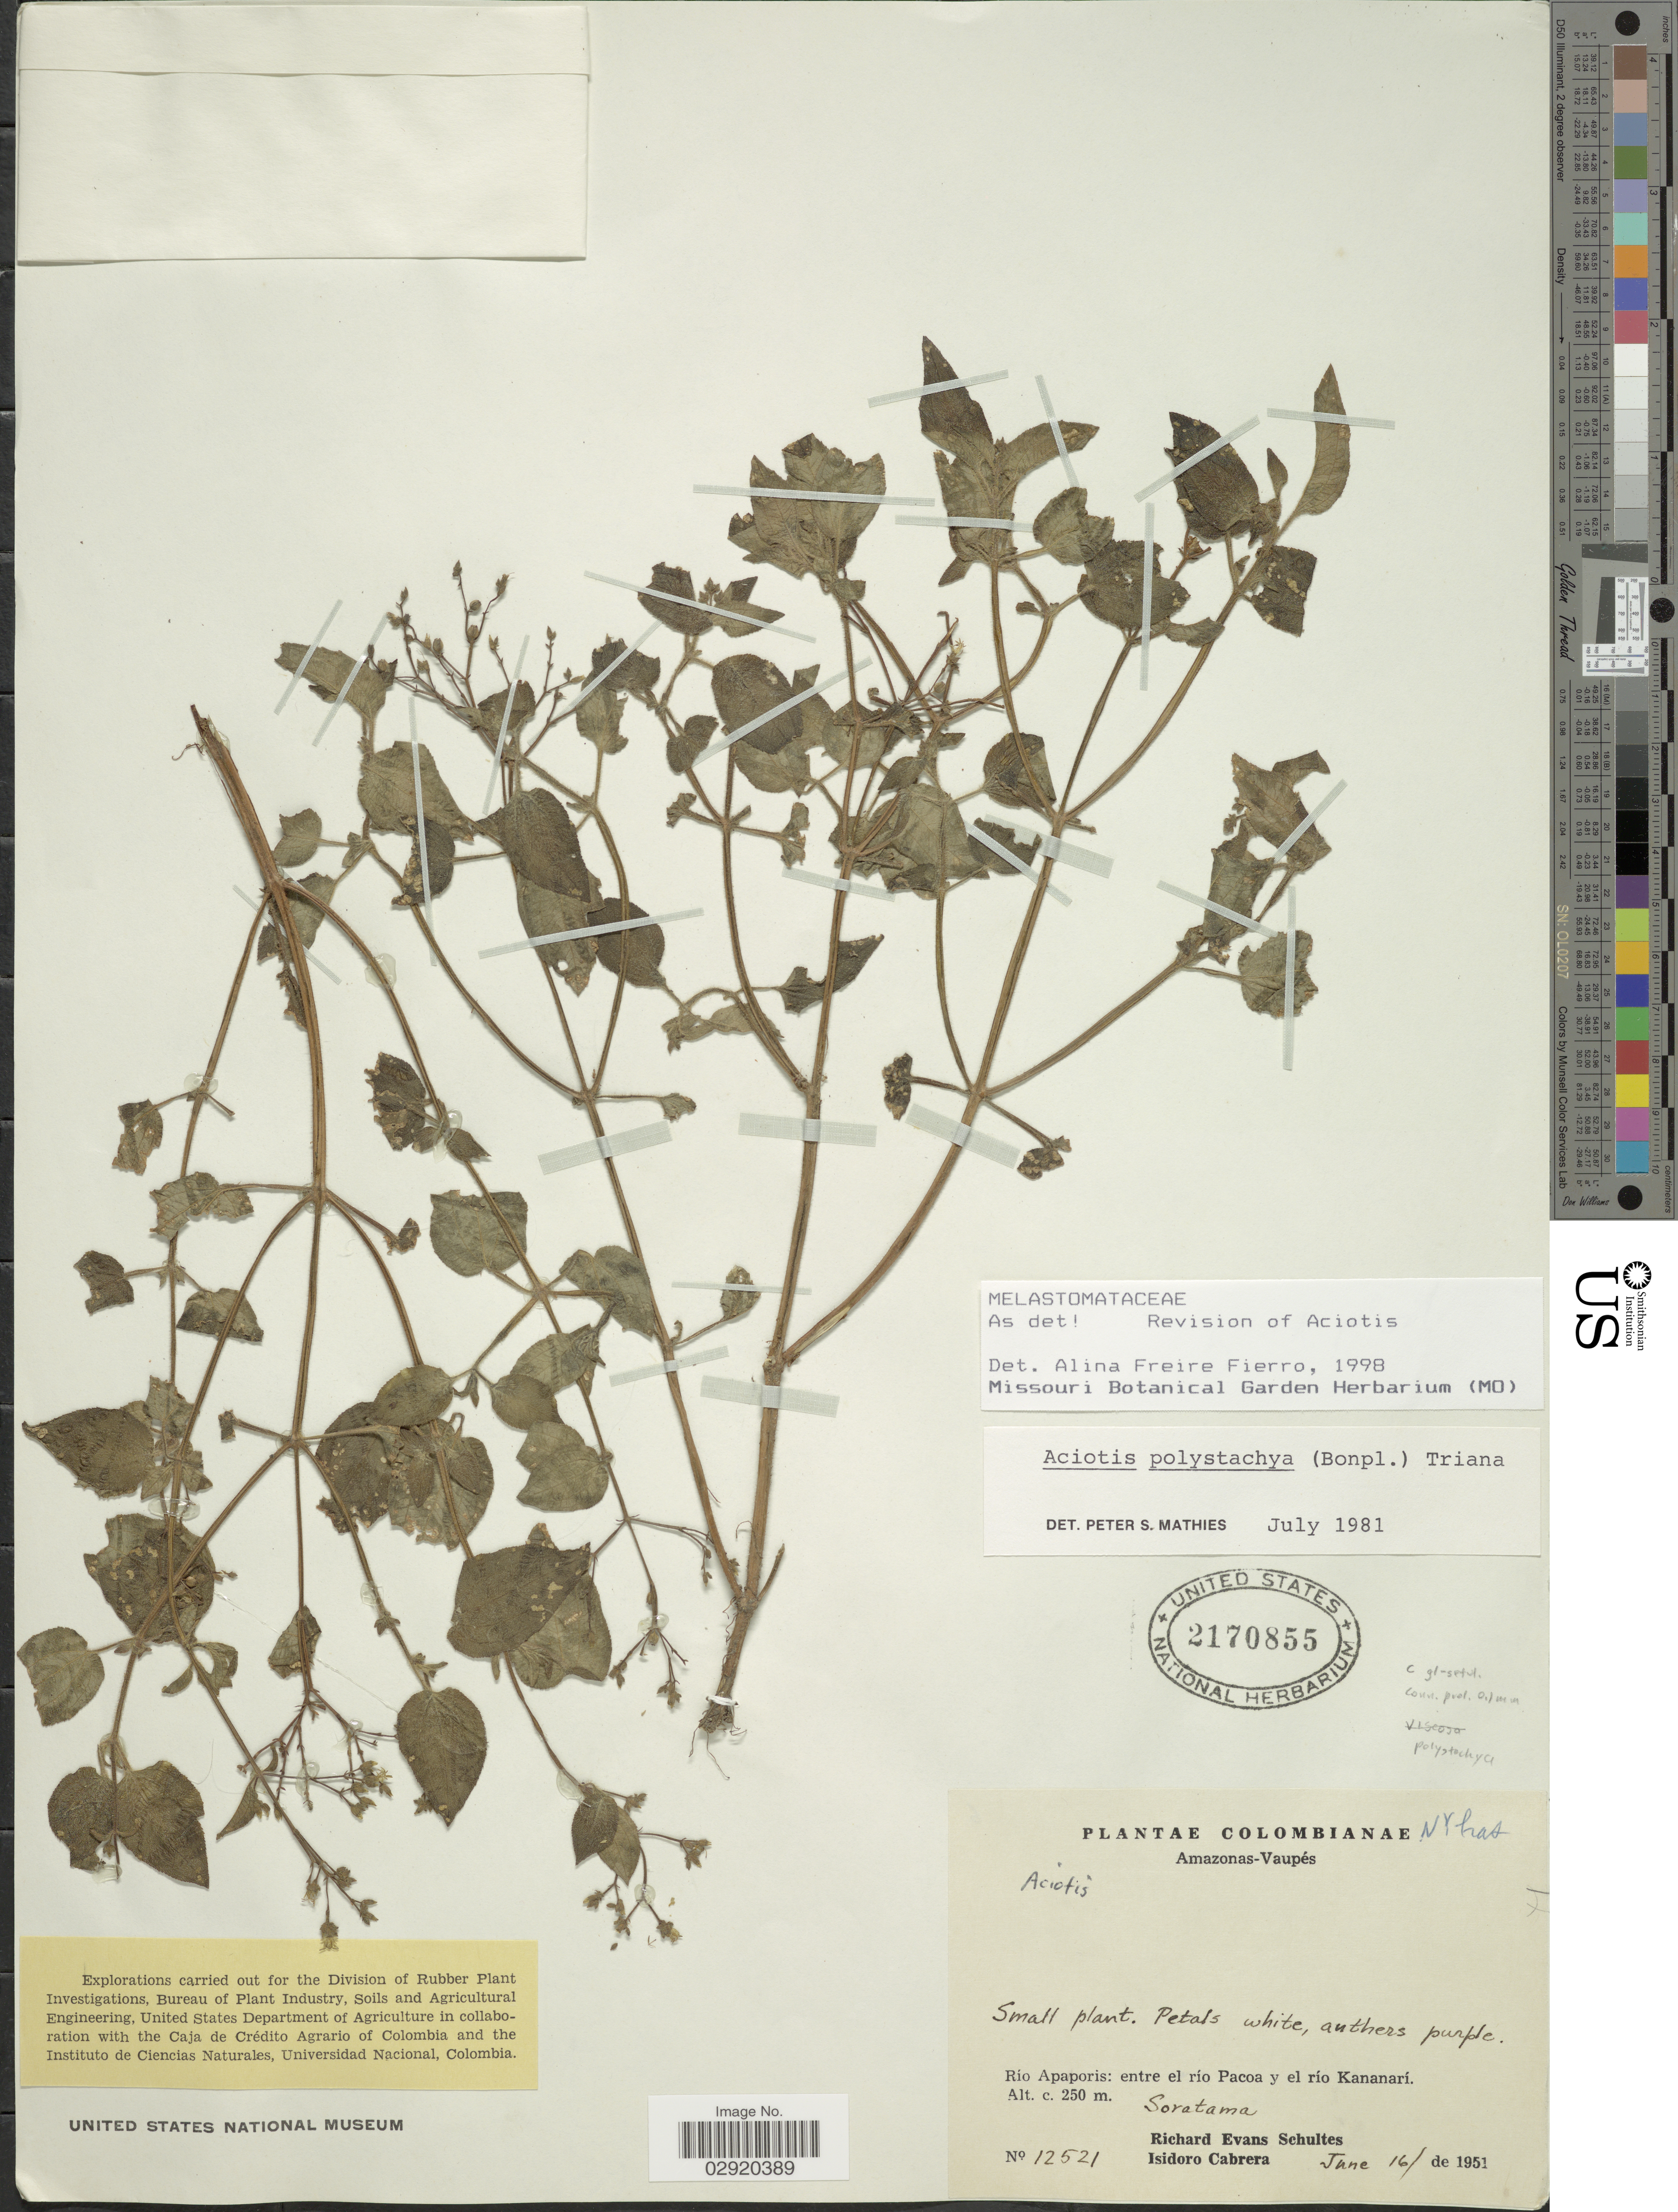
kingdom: Plantae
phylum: Tracheophyta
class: Magnoliopsida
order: Myrtales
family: Melastomataceae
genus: Aciotis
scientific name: Aciotis polystachya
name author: (Bonpl.) Triana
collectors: R. E. Schultes & I. Cabrera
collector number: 12521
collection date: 1951-06-16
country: Colombia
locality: Amazonas-Vaupés. Rio Apaporis: entre el río Pacoa y el río Kananarí.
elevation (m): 250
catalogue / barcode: US 2170855